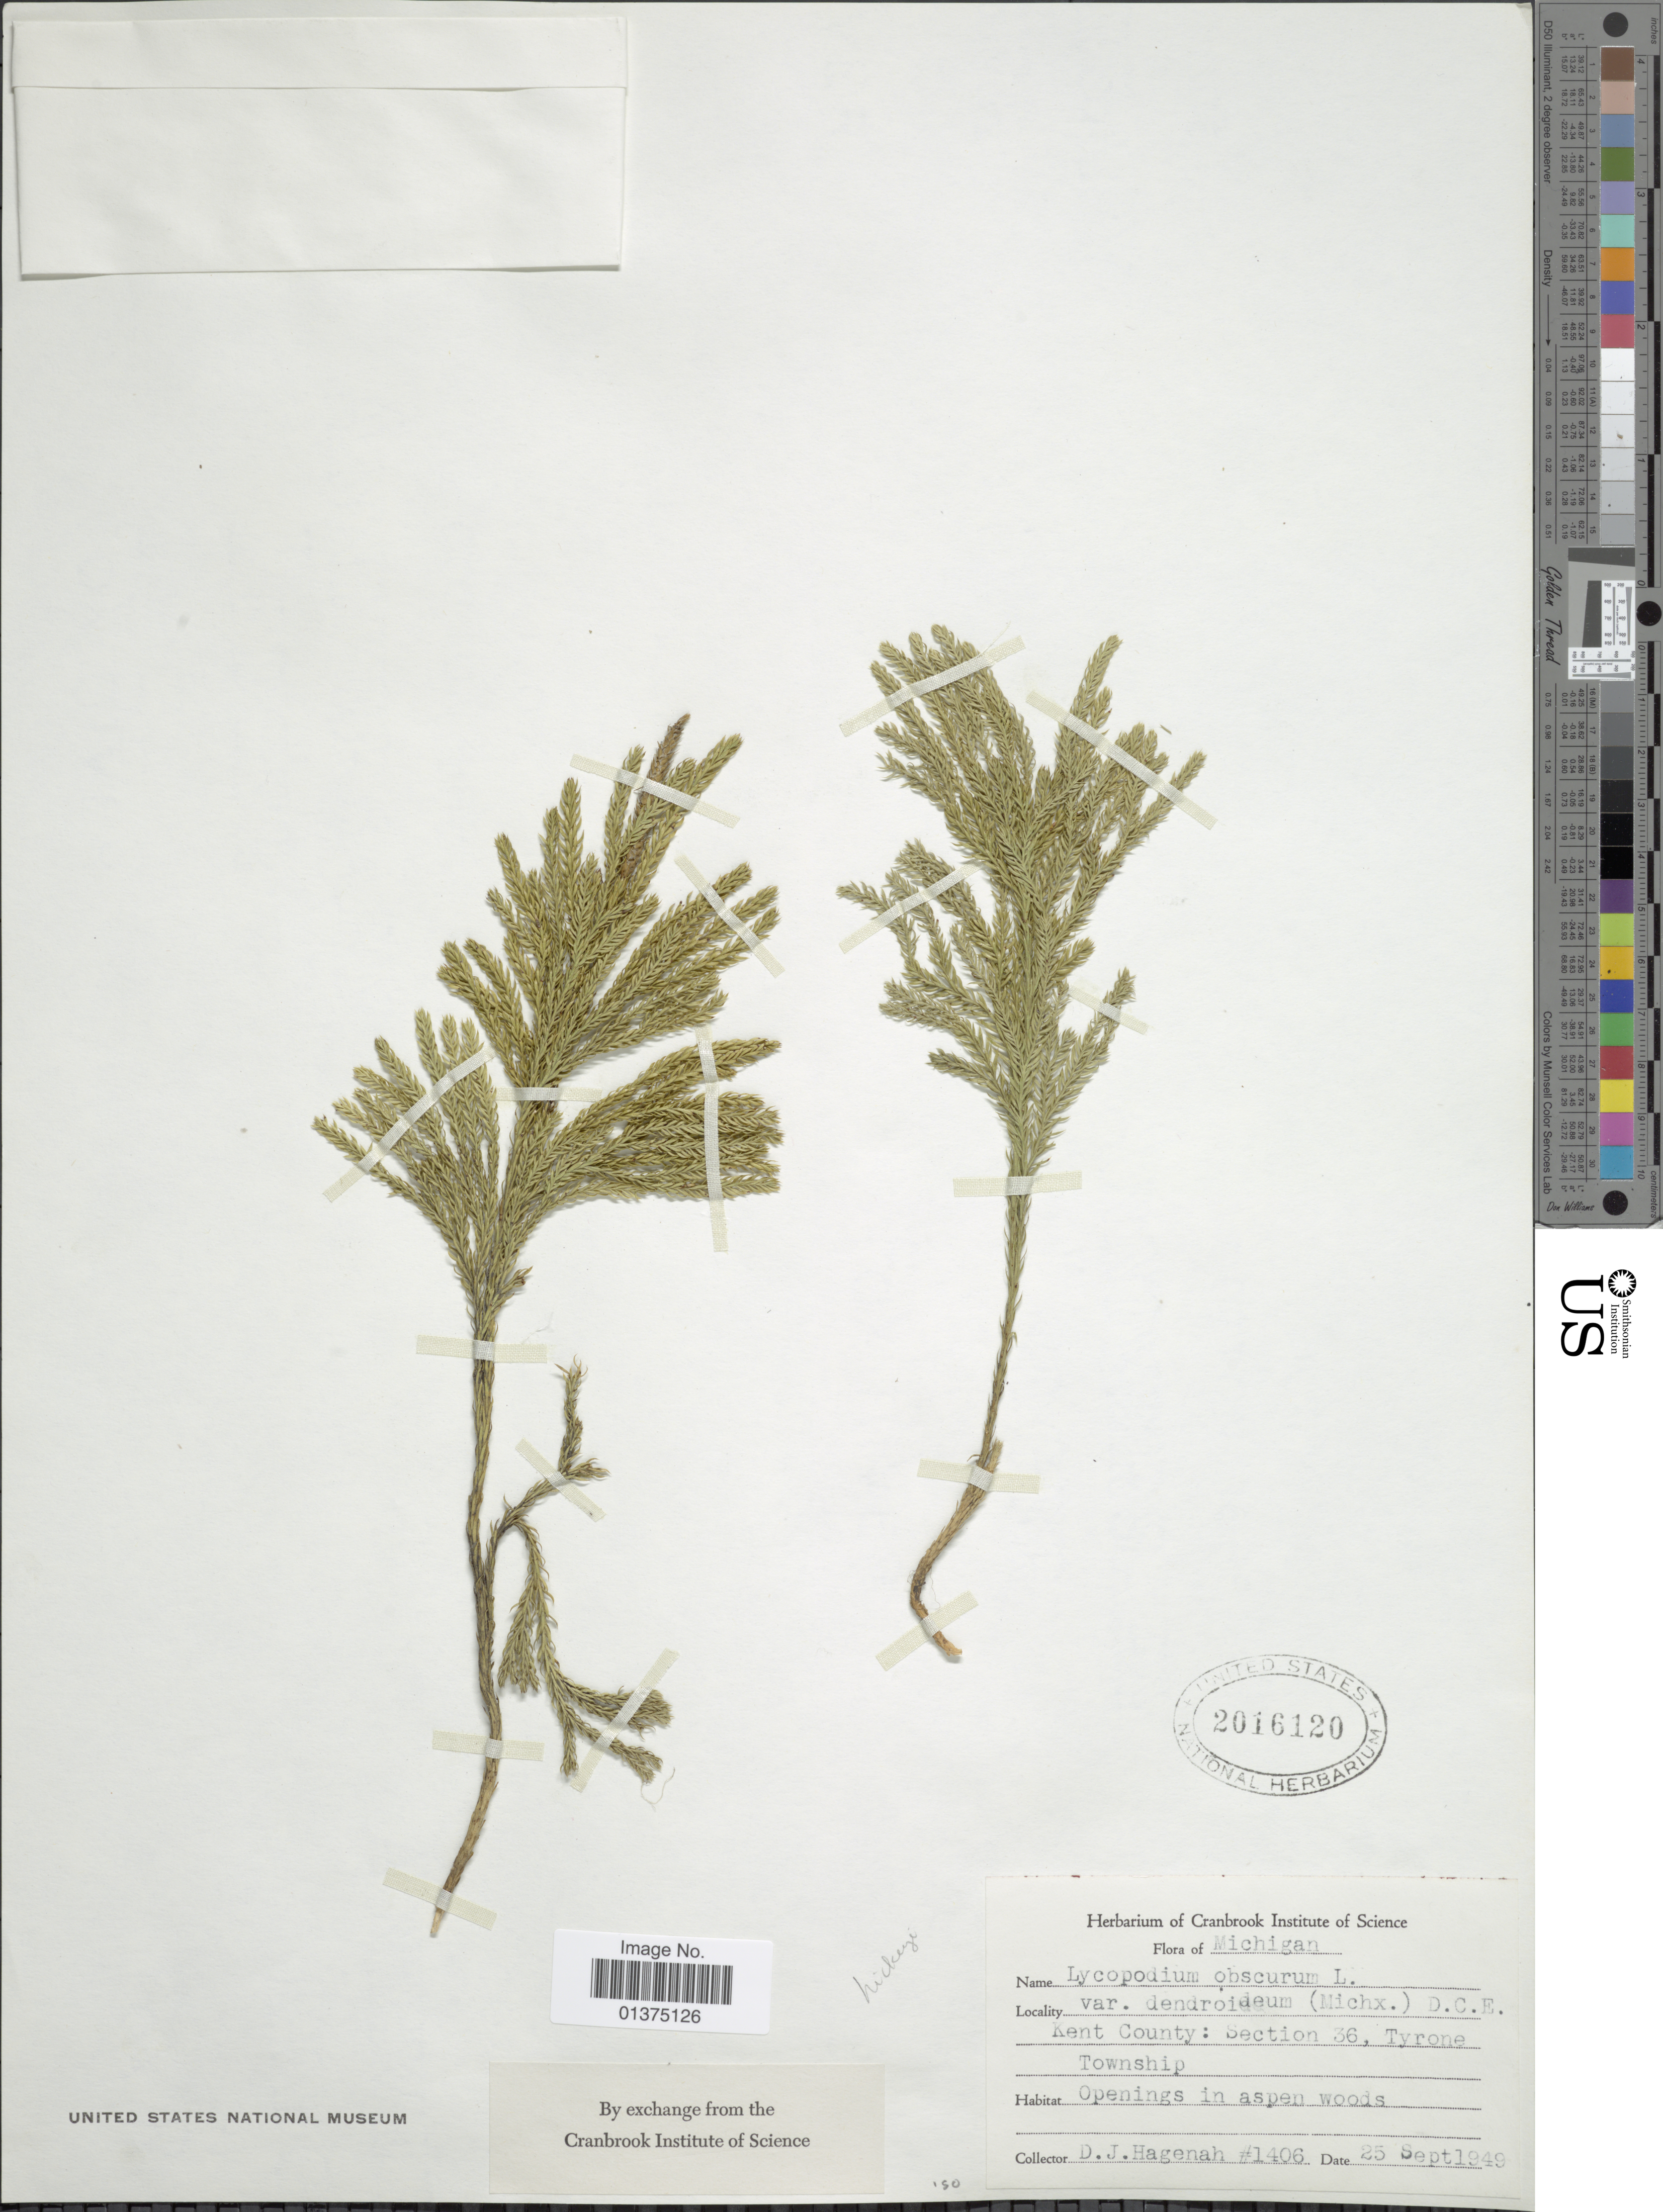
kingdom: Plantae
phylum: Tracheophyta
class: Lycopodiopsida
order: Lycopodiales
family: Lycopodiaceae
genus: Dendrolycopodium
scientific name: Dendrolycopodium dendroideum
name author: (Michx.) A. Haines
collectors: D. Hagenah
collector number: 1406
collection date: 1949-09-25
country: United States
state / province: Michigan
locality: Kent County: Section 36, Tyrone Township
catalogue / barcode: US 2016120